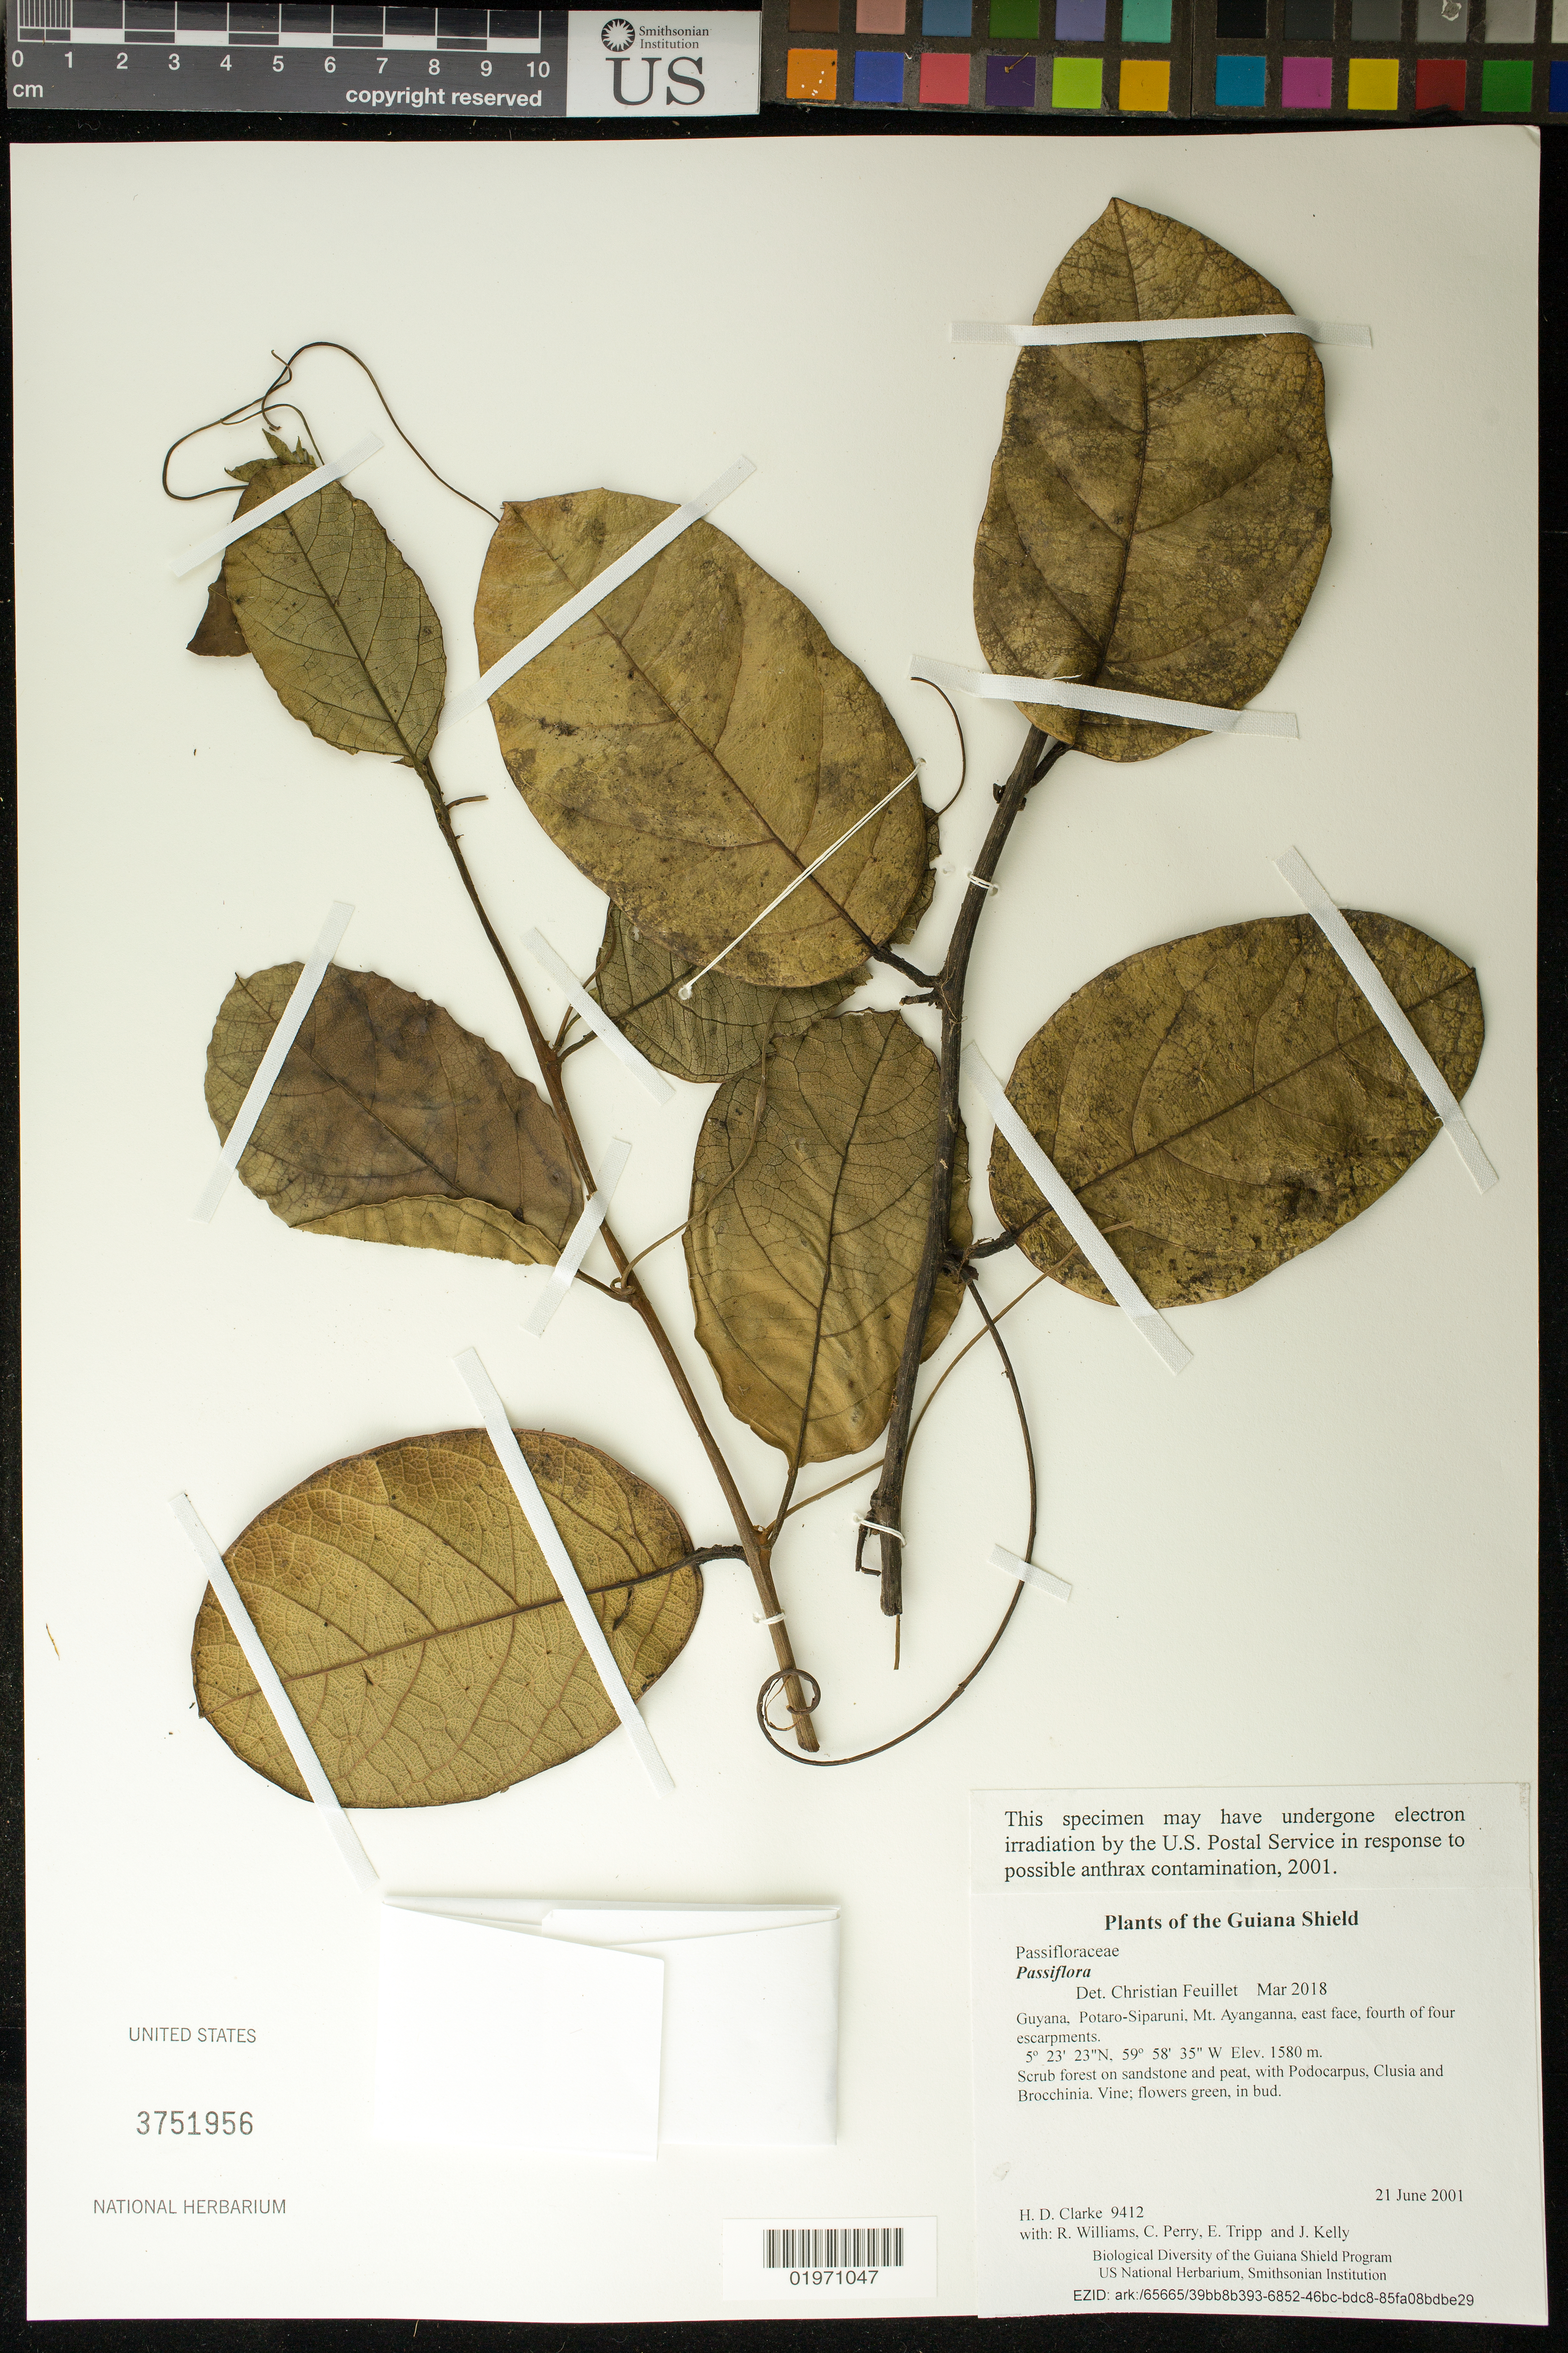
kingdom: Plantae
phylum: Tracheophyta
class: Magnoliopsida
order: Malpighiales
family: Passifloraceae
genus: Passiflora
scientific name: Passiflora sp.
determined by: Feuillet, C.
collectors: H. D. Clarke, R. Williams, C. Perry, E. Tripp & J. Kelly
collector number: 9412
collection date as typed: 21 June 2001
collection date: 2001-06-21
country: Guyana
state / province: Potaro-Siparuni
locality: Mt. Ayanganna, east face, fourth of four escarpments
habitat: Scrub forest on sandstone and peat, with Podocarpus, Clusia and Brocchinia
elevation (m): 1580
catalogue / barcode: US 3751956